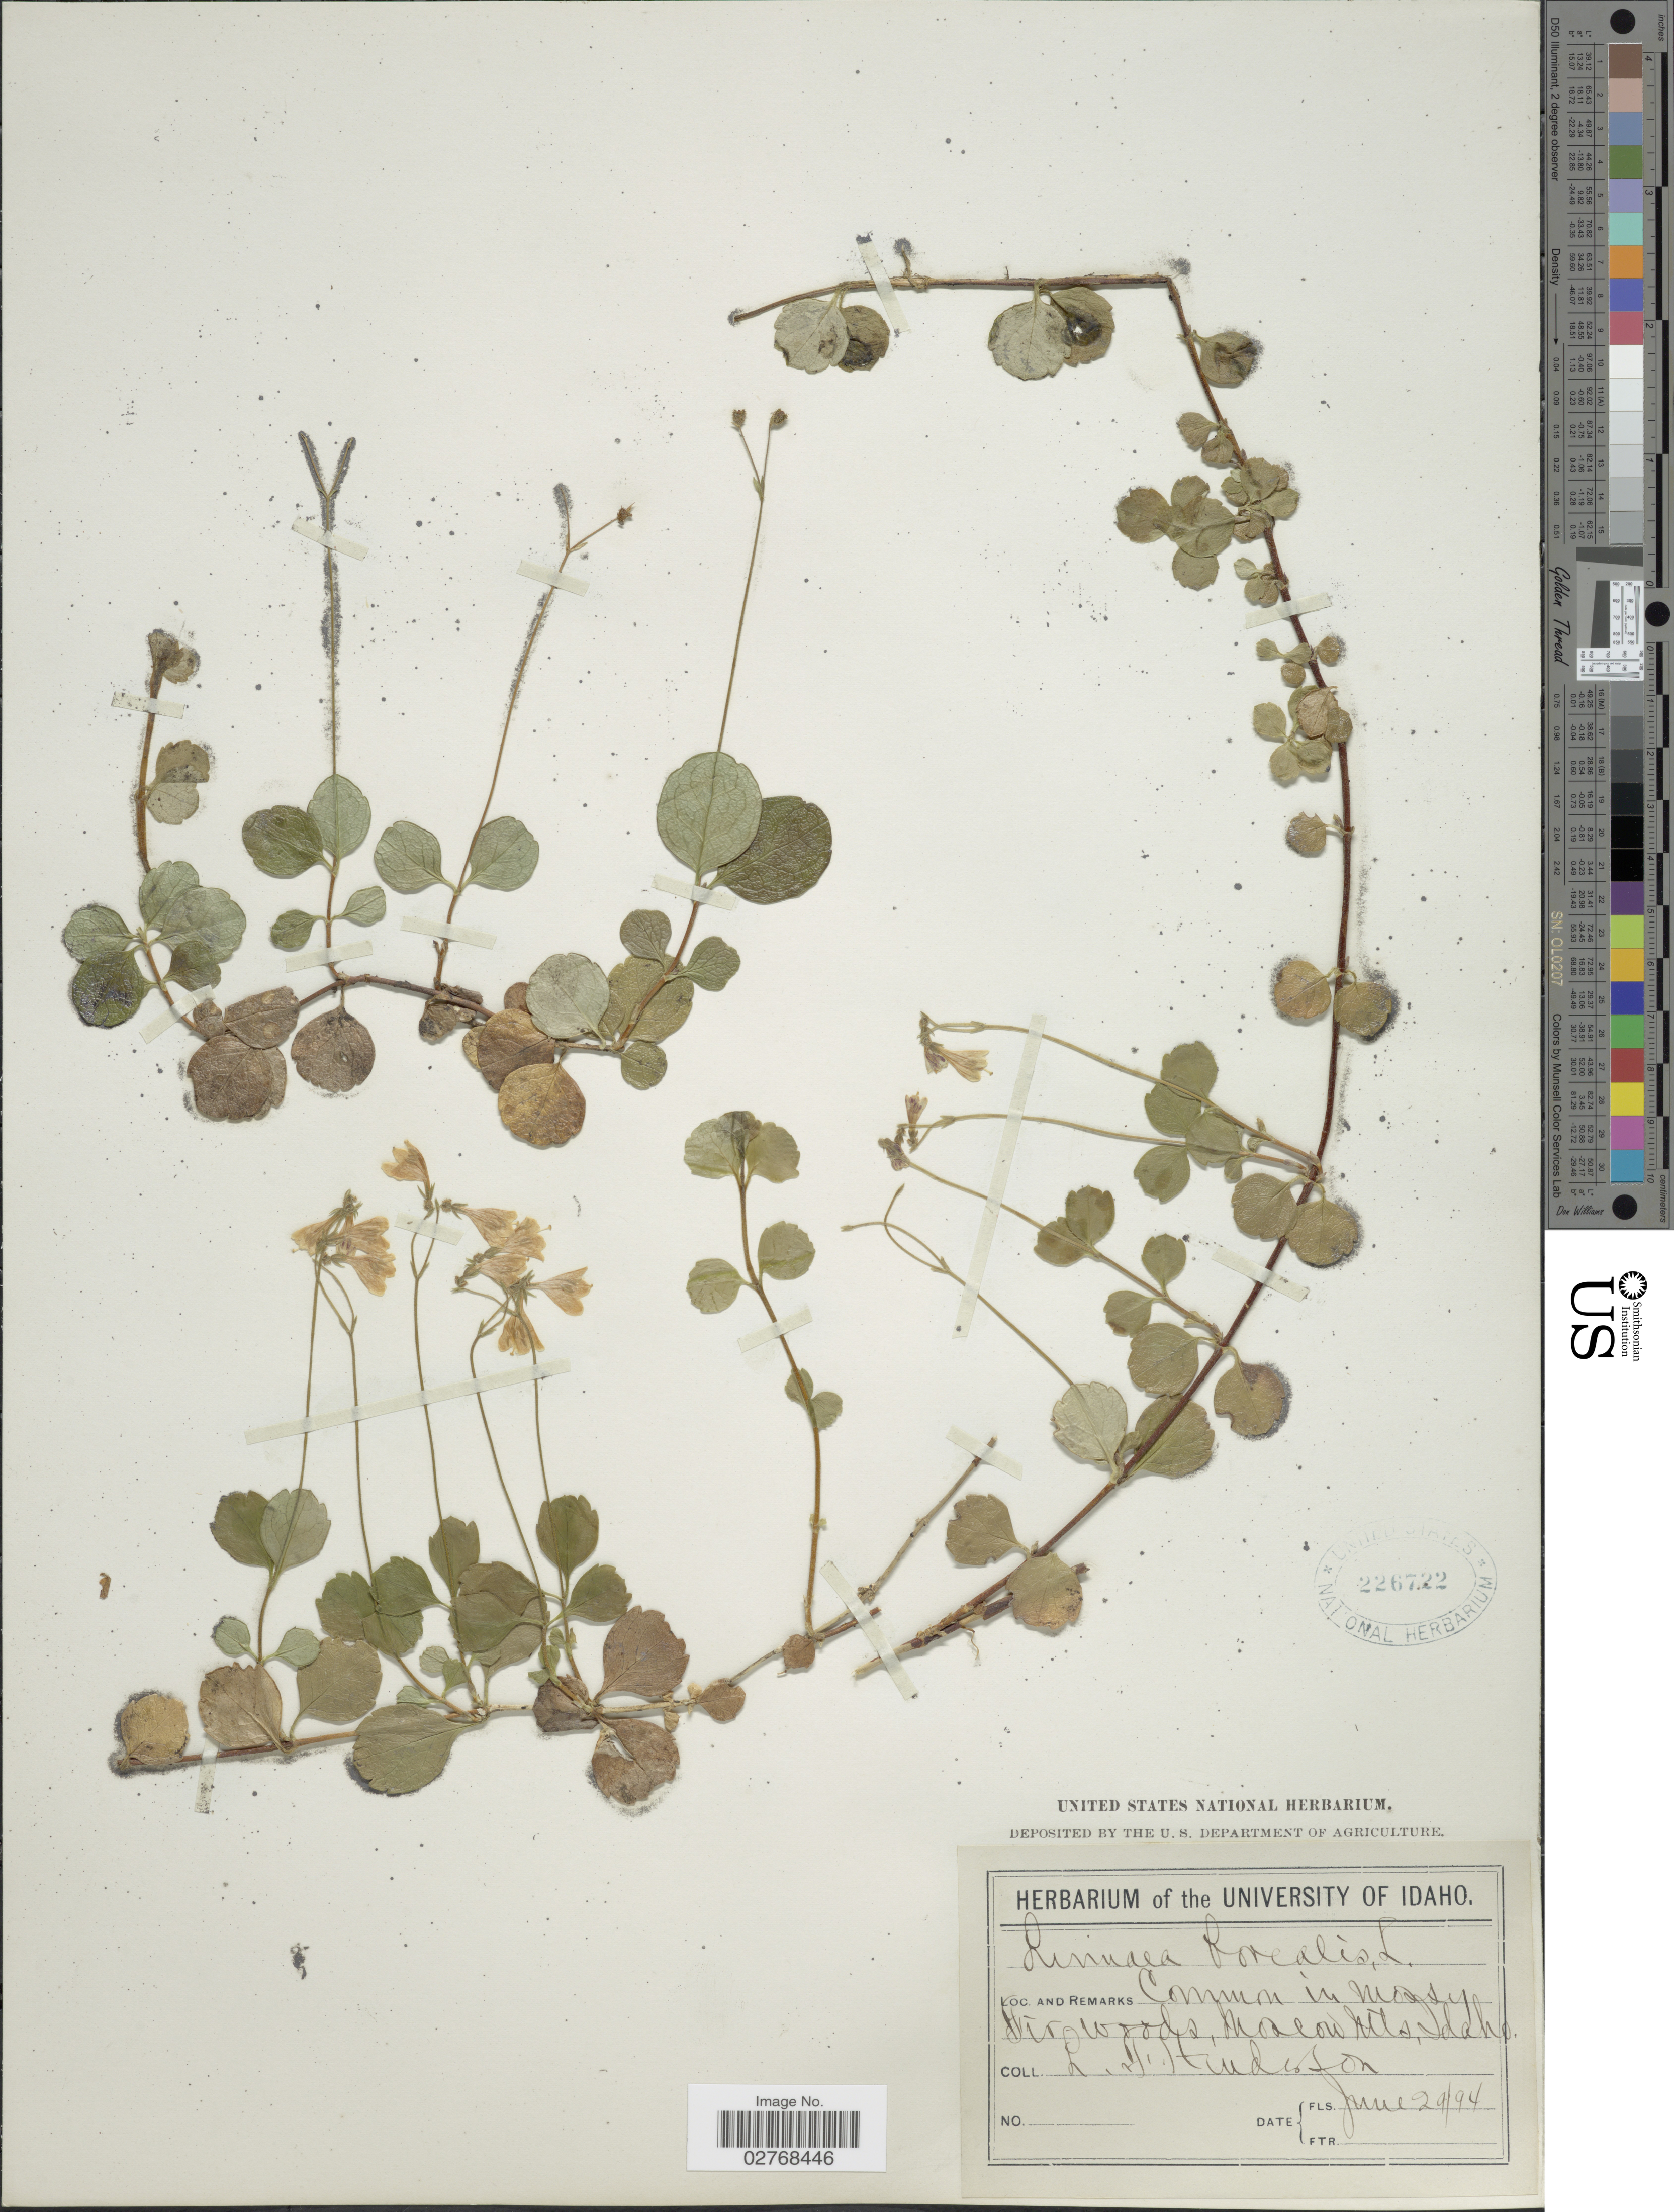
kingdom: Plantae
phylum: Tracheophyta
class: Magnoliopsida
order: Dipsacales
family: Caprifoliaceae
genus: Linnaea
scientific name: Linnaea borealis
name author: L.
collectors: L. Henderson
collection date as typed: Transcribed d/m/y: 29/6/94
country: United States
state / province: Idaho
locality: Moscow Mts.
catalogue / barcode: US 226722